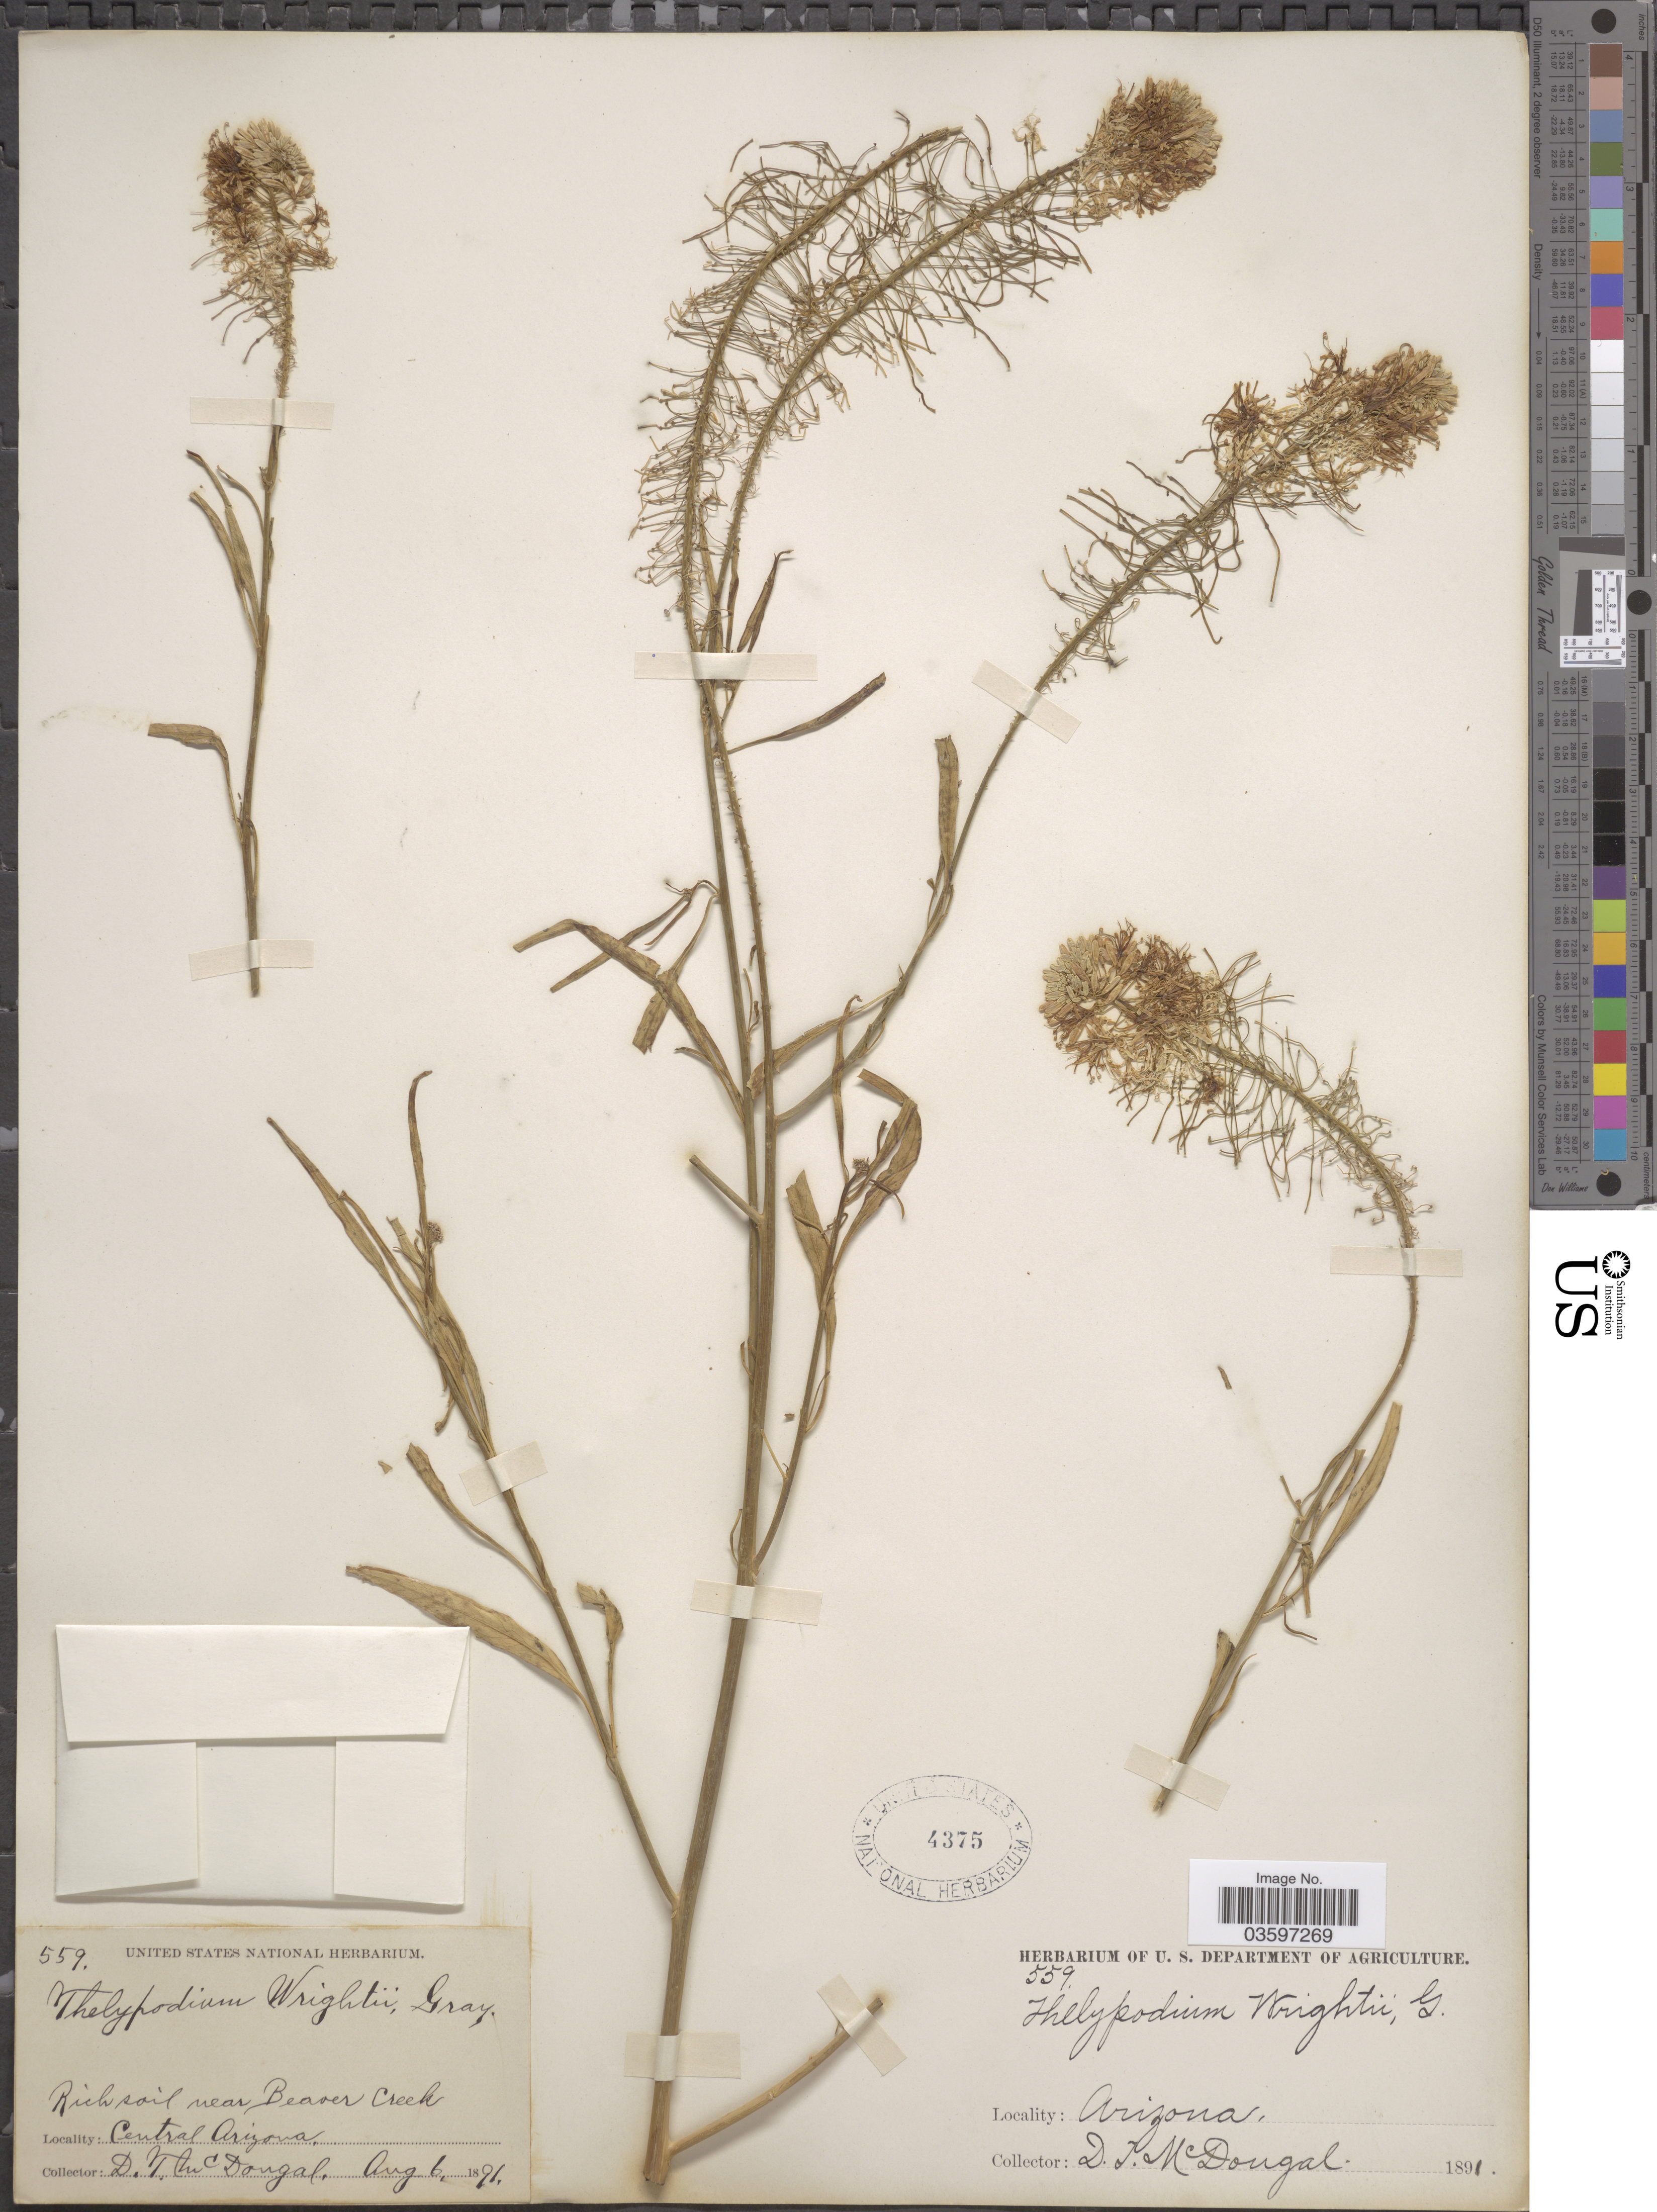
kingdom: Plantae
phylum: Tracheophyta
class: Magnoliopsida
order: Brassicales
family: Brassicaceae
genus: Stanleyella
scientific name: Stanleyella wrightii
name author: Rydb.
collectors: D. McDougal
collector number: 559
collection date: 1891-08-06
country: United States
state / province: Arizona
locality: Rich soil near Beaver Creek. Central Arizona.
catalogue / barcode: US 4375